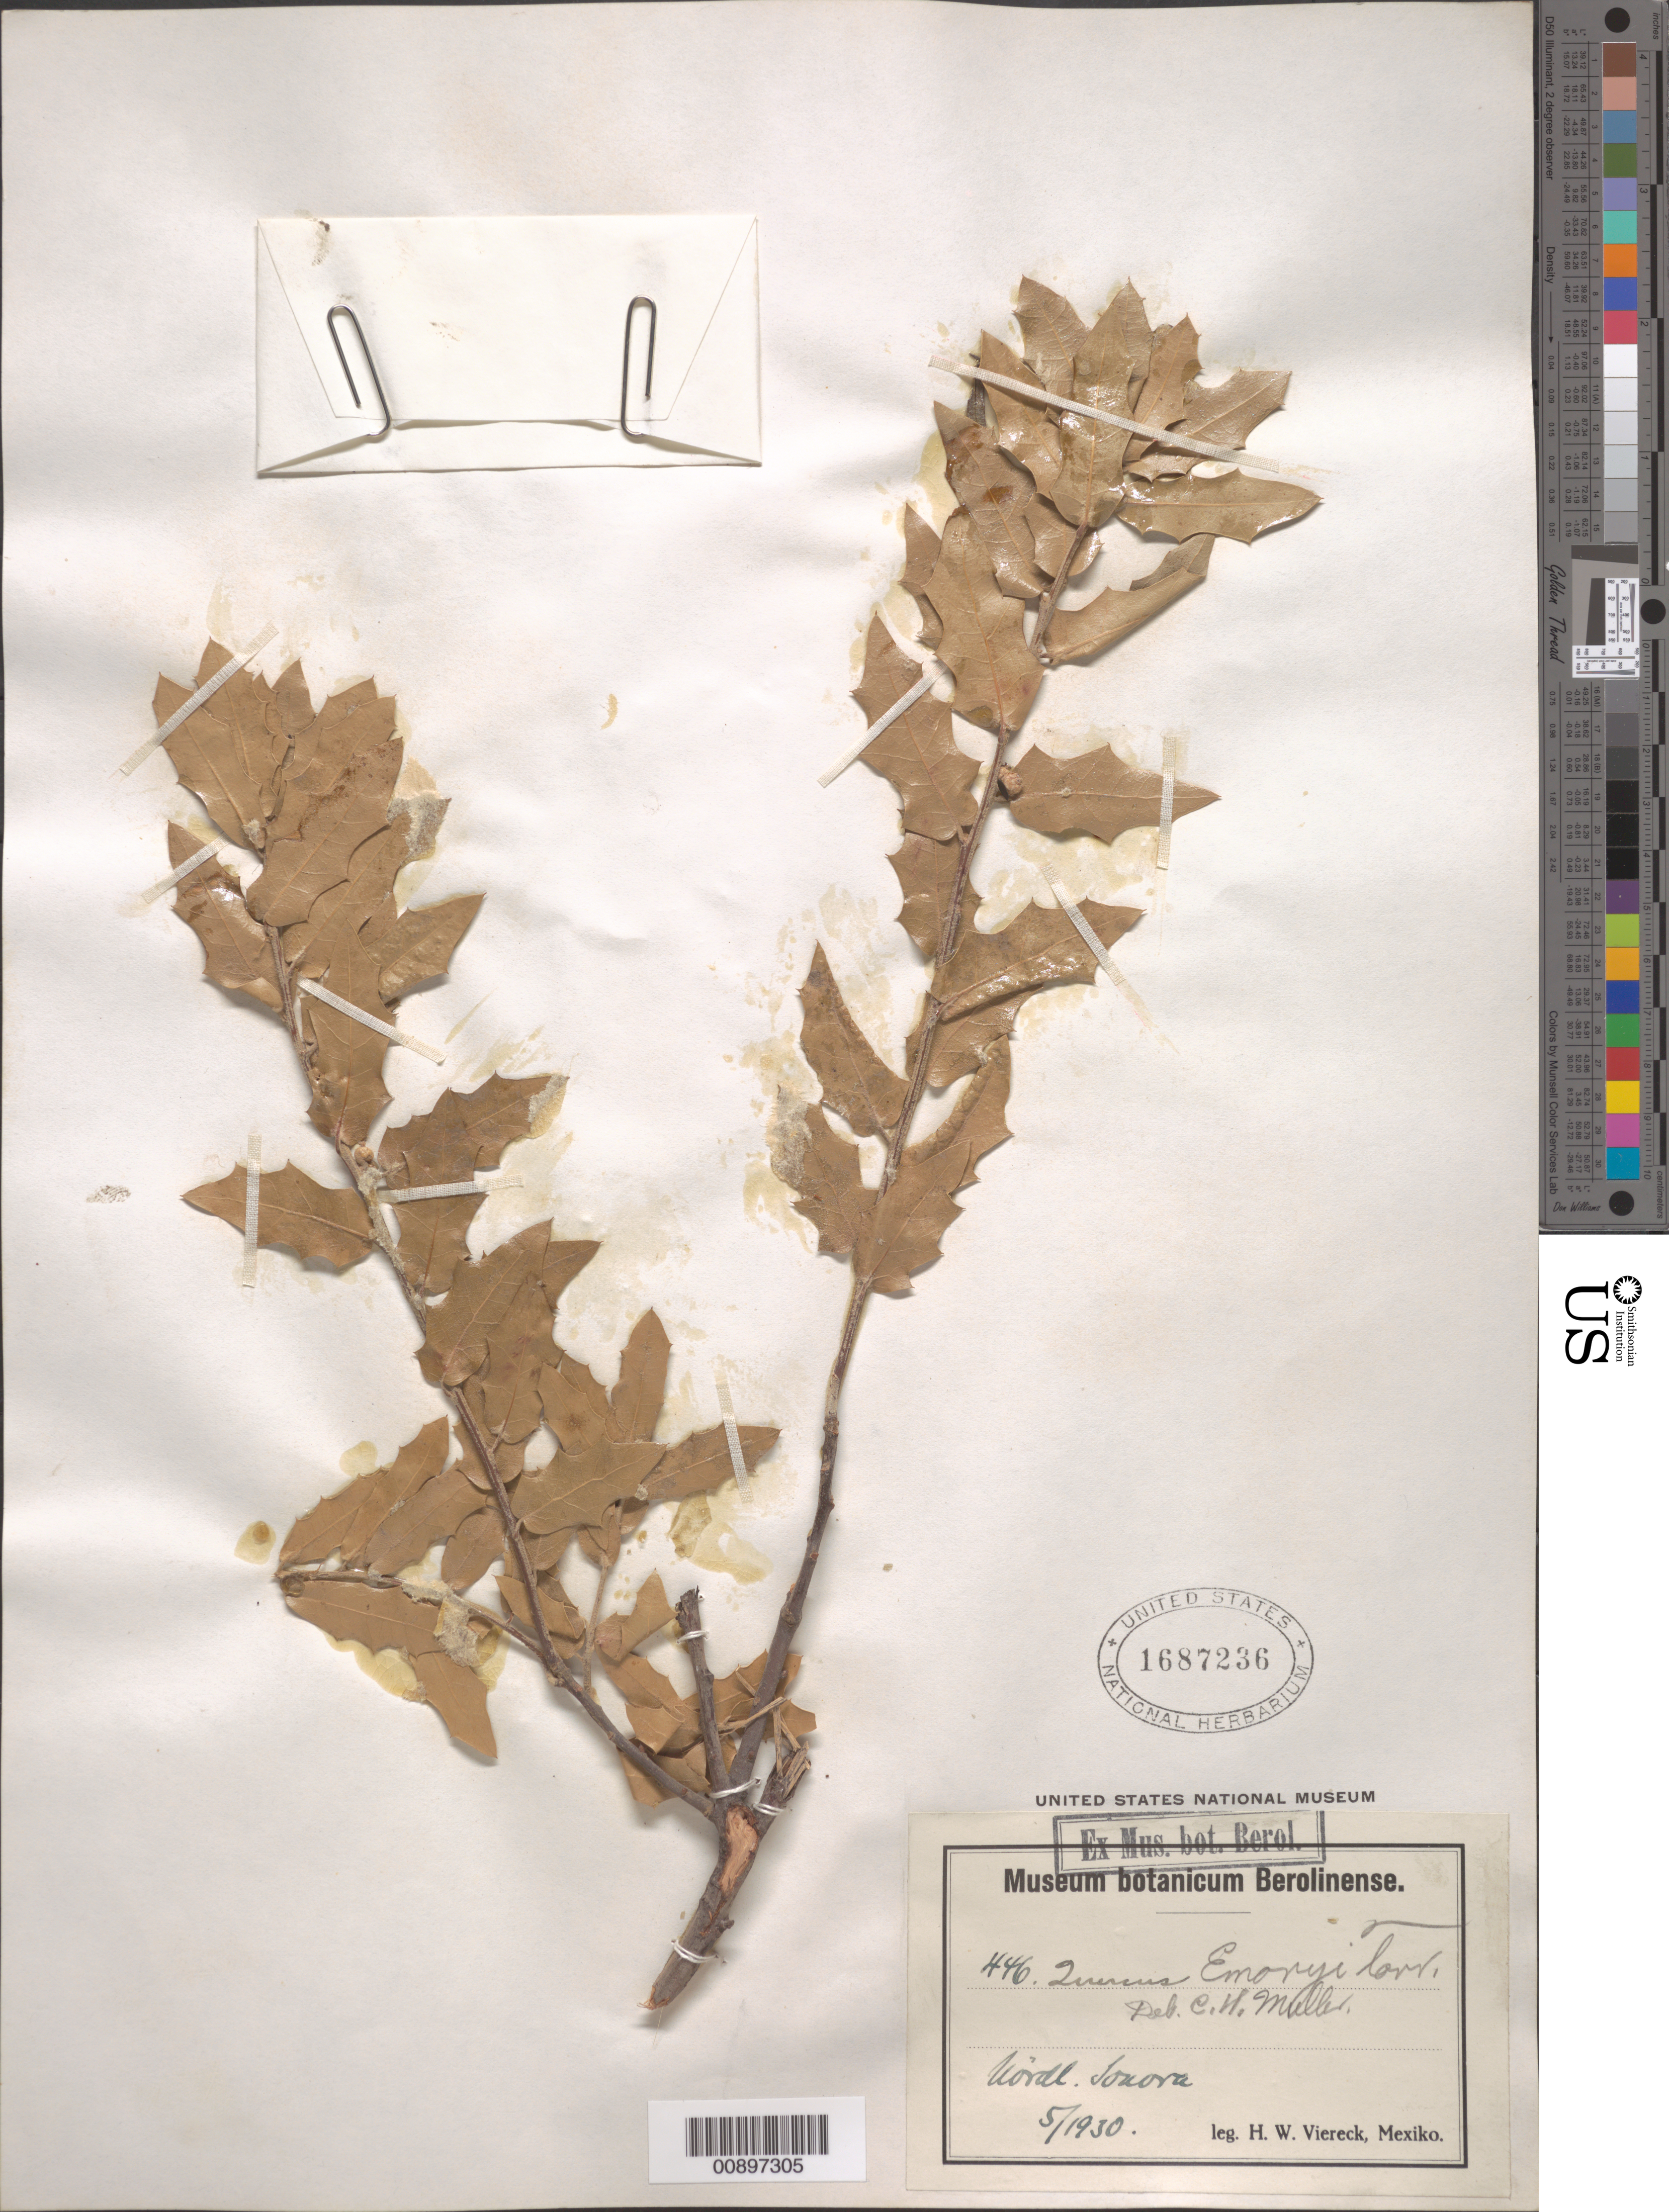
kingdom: Plantae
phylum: Tracheophyta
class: Magnoliopsida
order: Fagales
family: Fagaceae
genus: Quercus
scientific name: Quercus emoryi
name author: Torr. in Emory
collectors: H. W. Viereck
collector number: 446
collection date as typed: May 1930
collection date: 1930-05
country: Mexico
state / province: Sonora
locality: Nördl Sonora.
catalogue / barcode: US 1687236